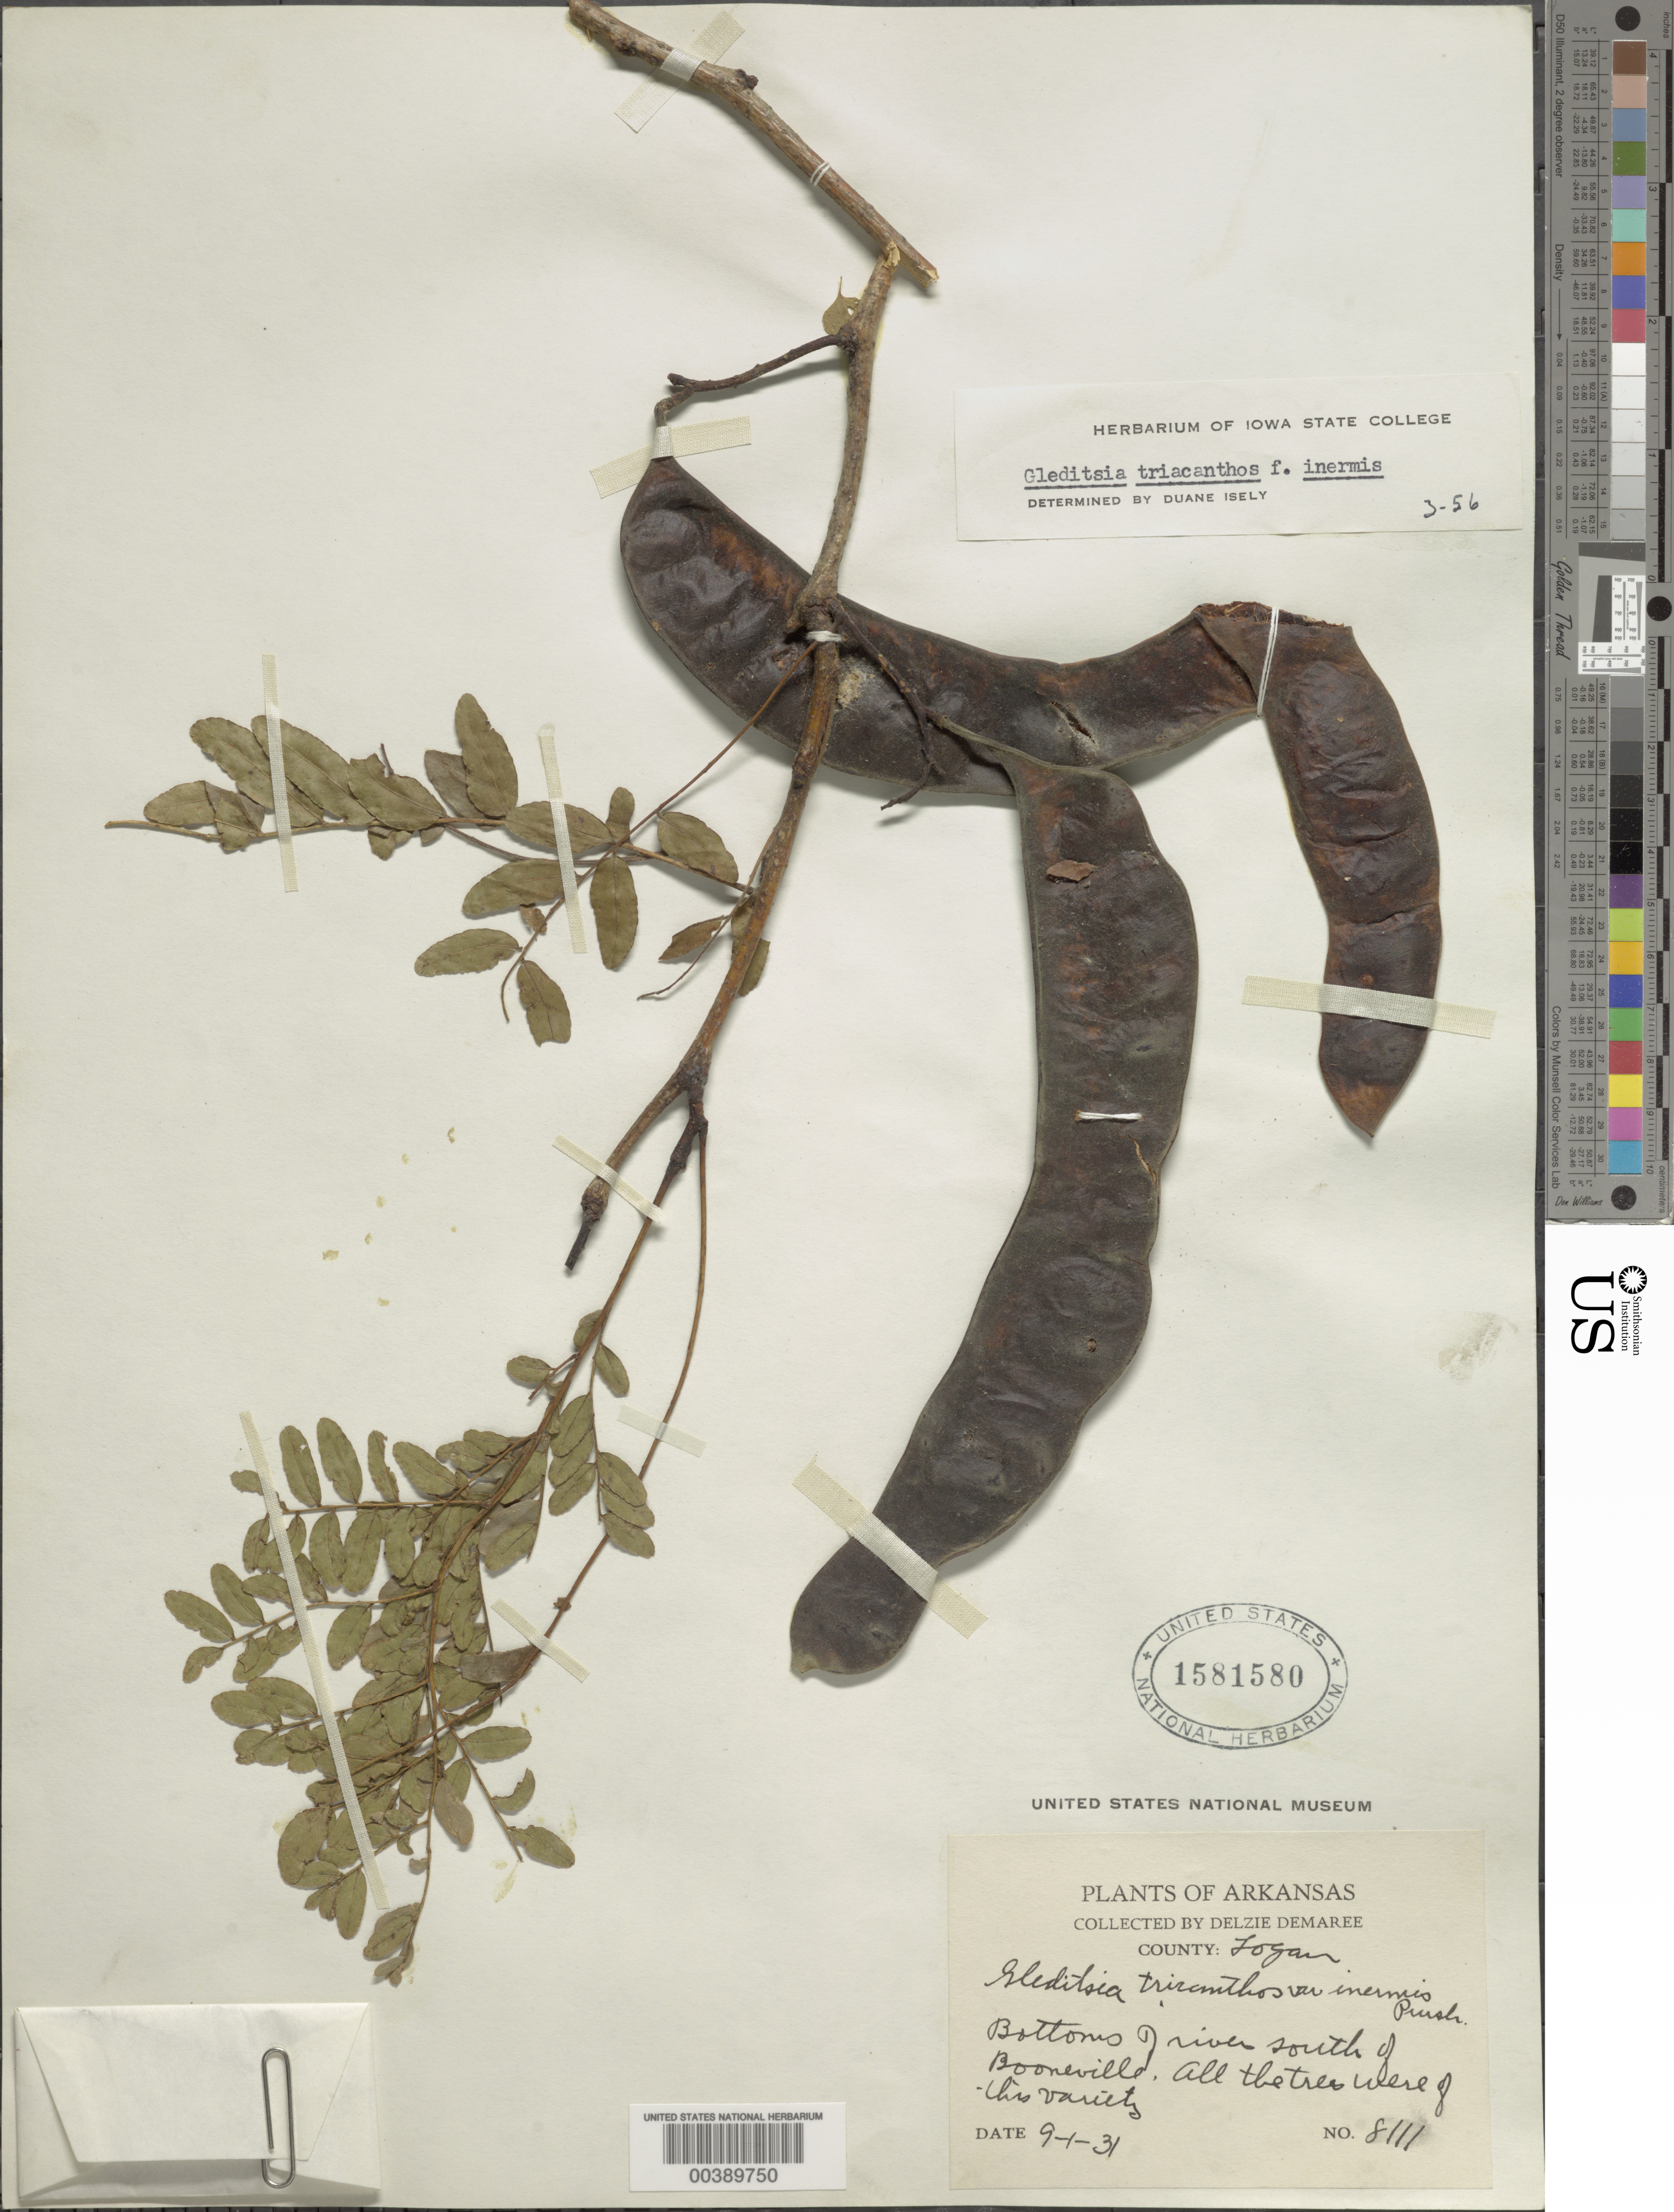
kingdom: Plantae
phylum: Tracheophyta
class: Magnoliopsida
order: Fabales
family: Fabaceae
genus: Gleditsia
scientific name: Gleditsia triacanthos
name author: L.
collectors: D. Demaree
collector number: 8111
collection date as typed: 09 Jan 1931 or 01 Sep 1931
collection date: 1931-01-09 or 1931-09-01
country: United States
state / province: Arkansas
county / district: Logan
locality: S of booneville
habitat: Bottoms of river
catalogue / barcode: US 1581580